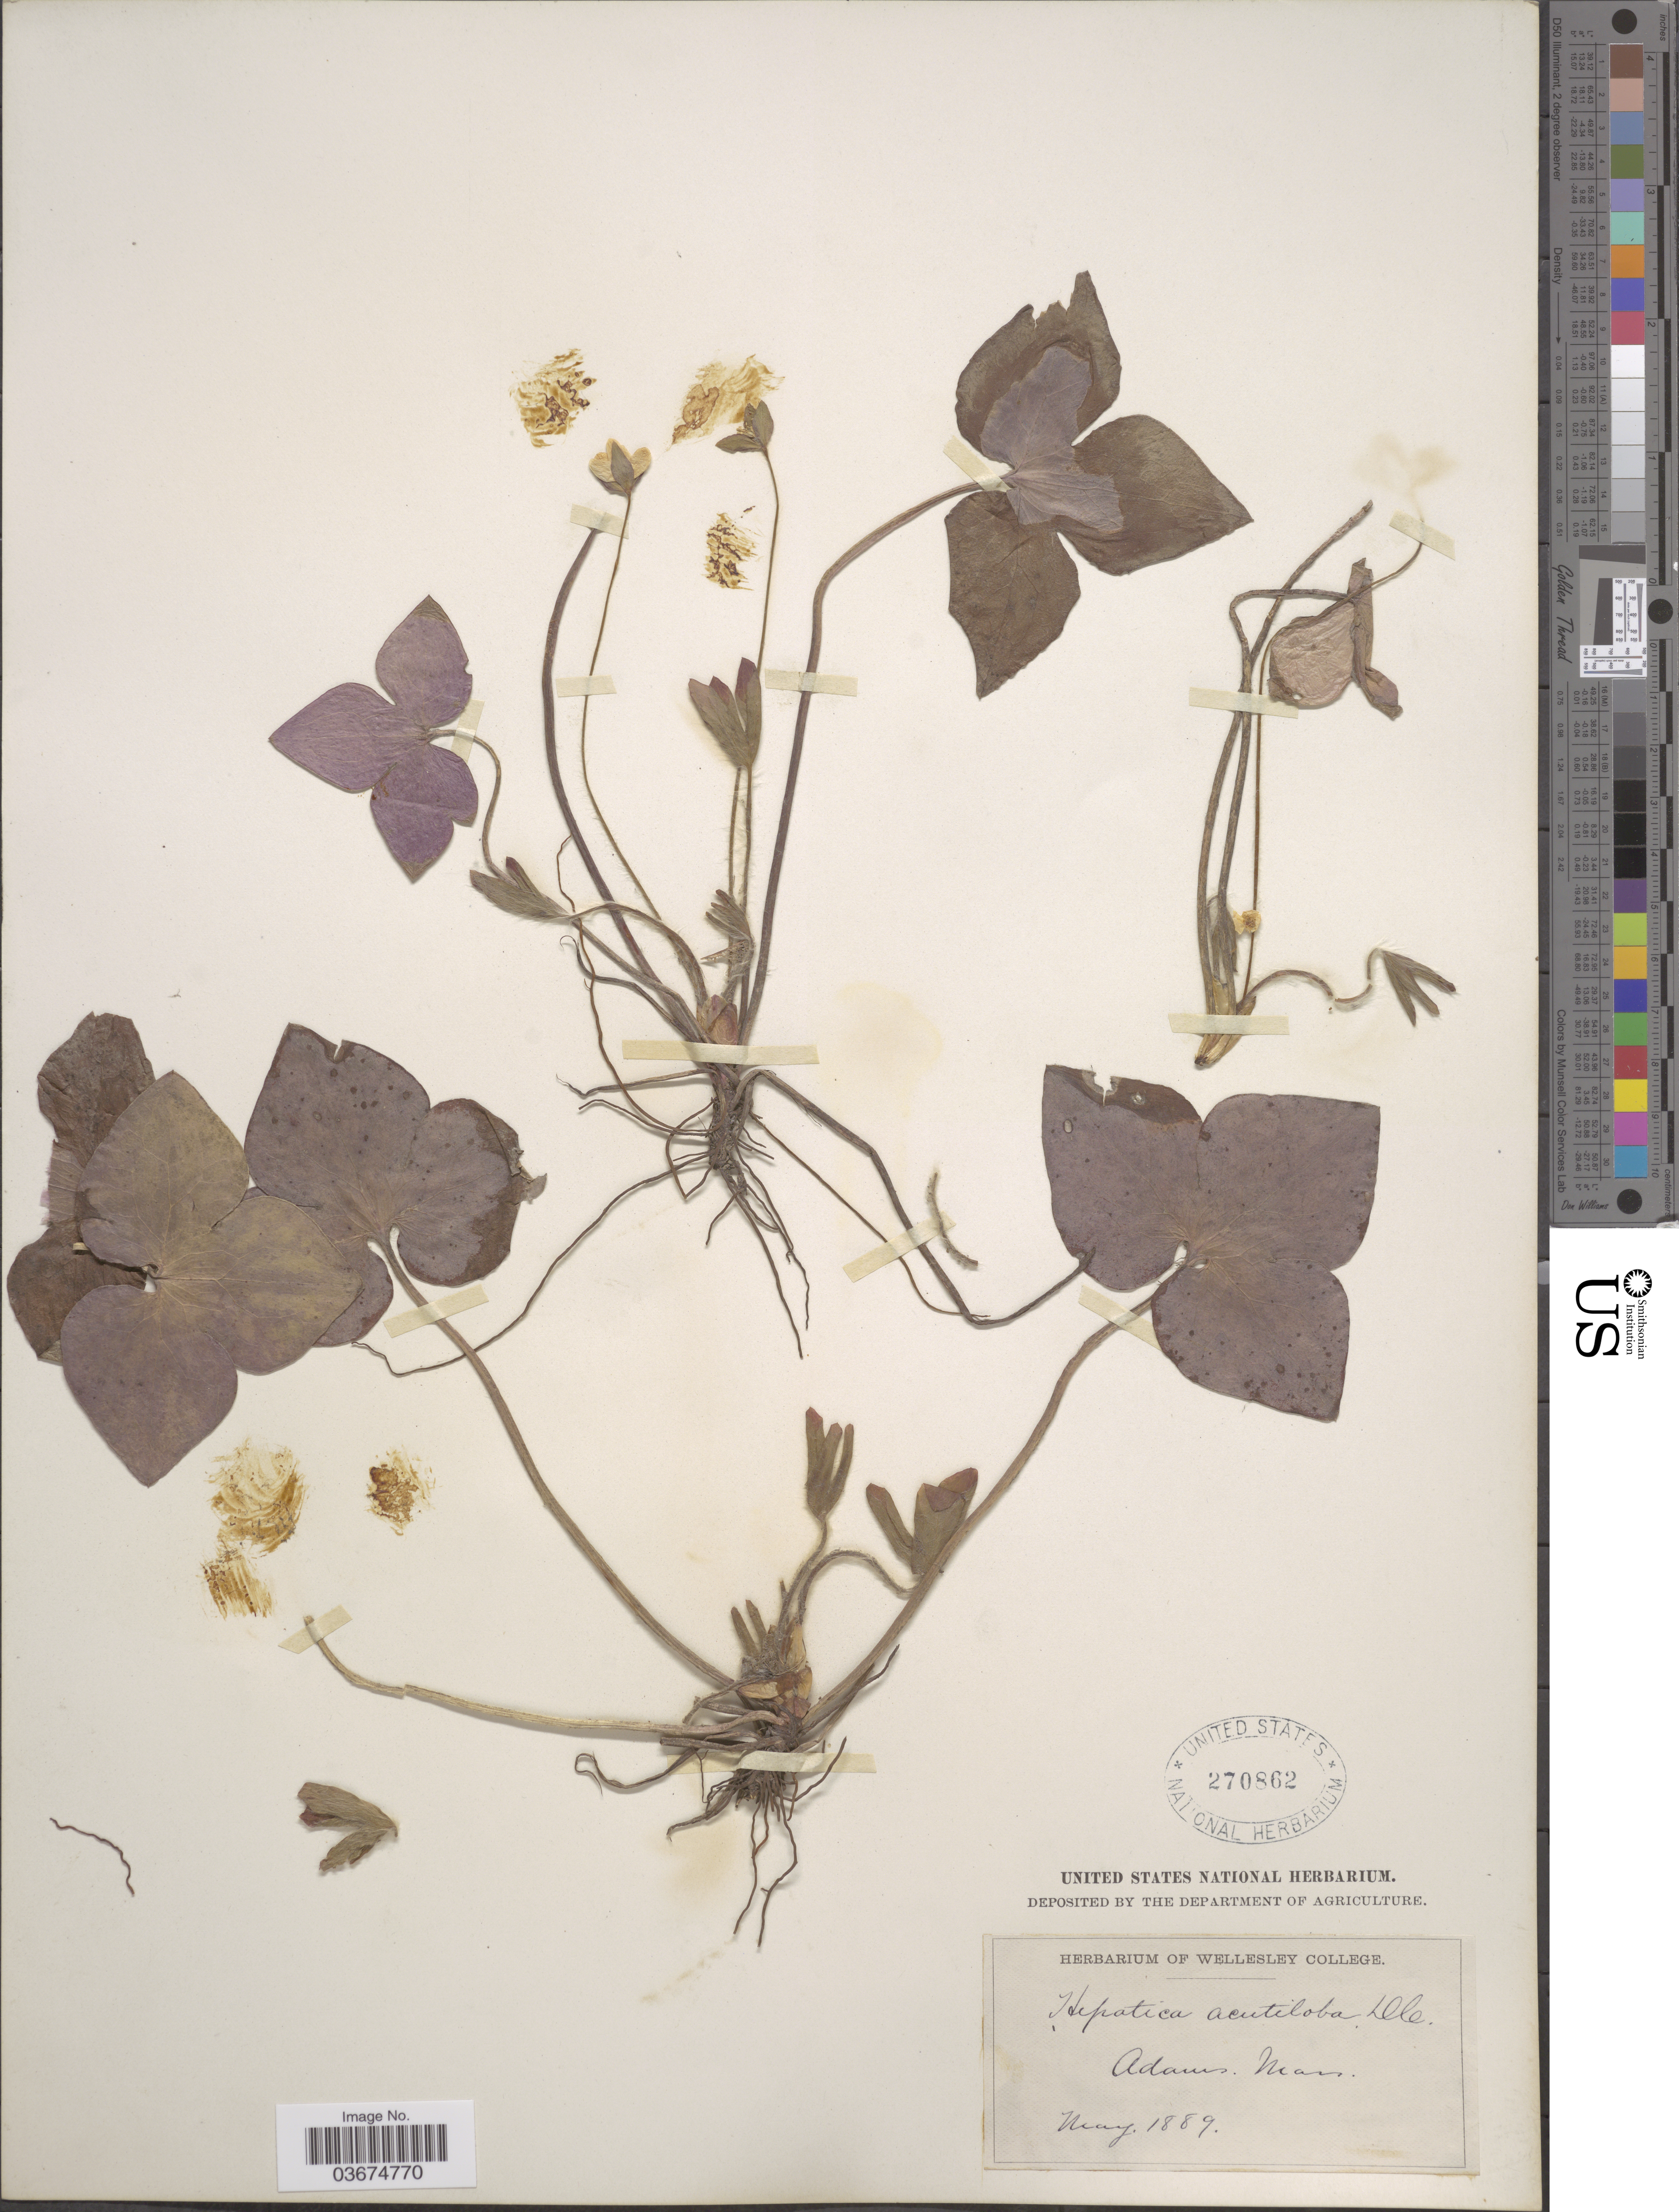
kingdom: Plantae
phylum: Tracheophyta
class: Magnoliopsida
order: Ranunculales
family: Ranunculaceae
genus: Hepatica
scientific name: Hepatica acutiloba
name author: DC.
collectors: ex herb. Wellesley College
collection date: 1889-05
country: United States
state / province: Massachusetts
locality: Adams.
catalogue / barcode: US 270862